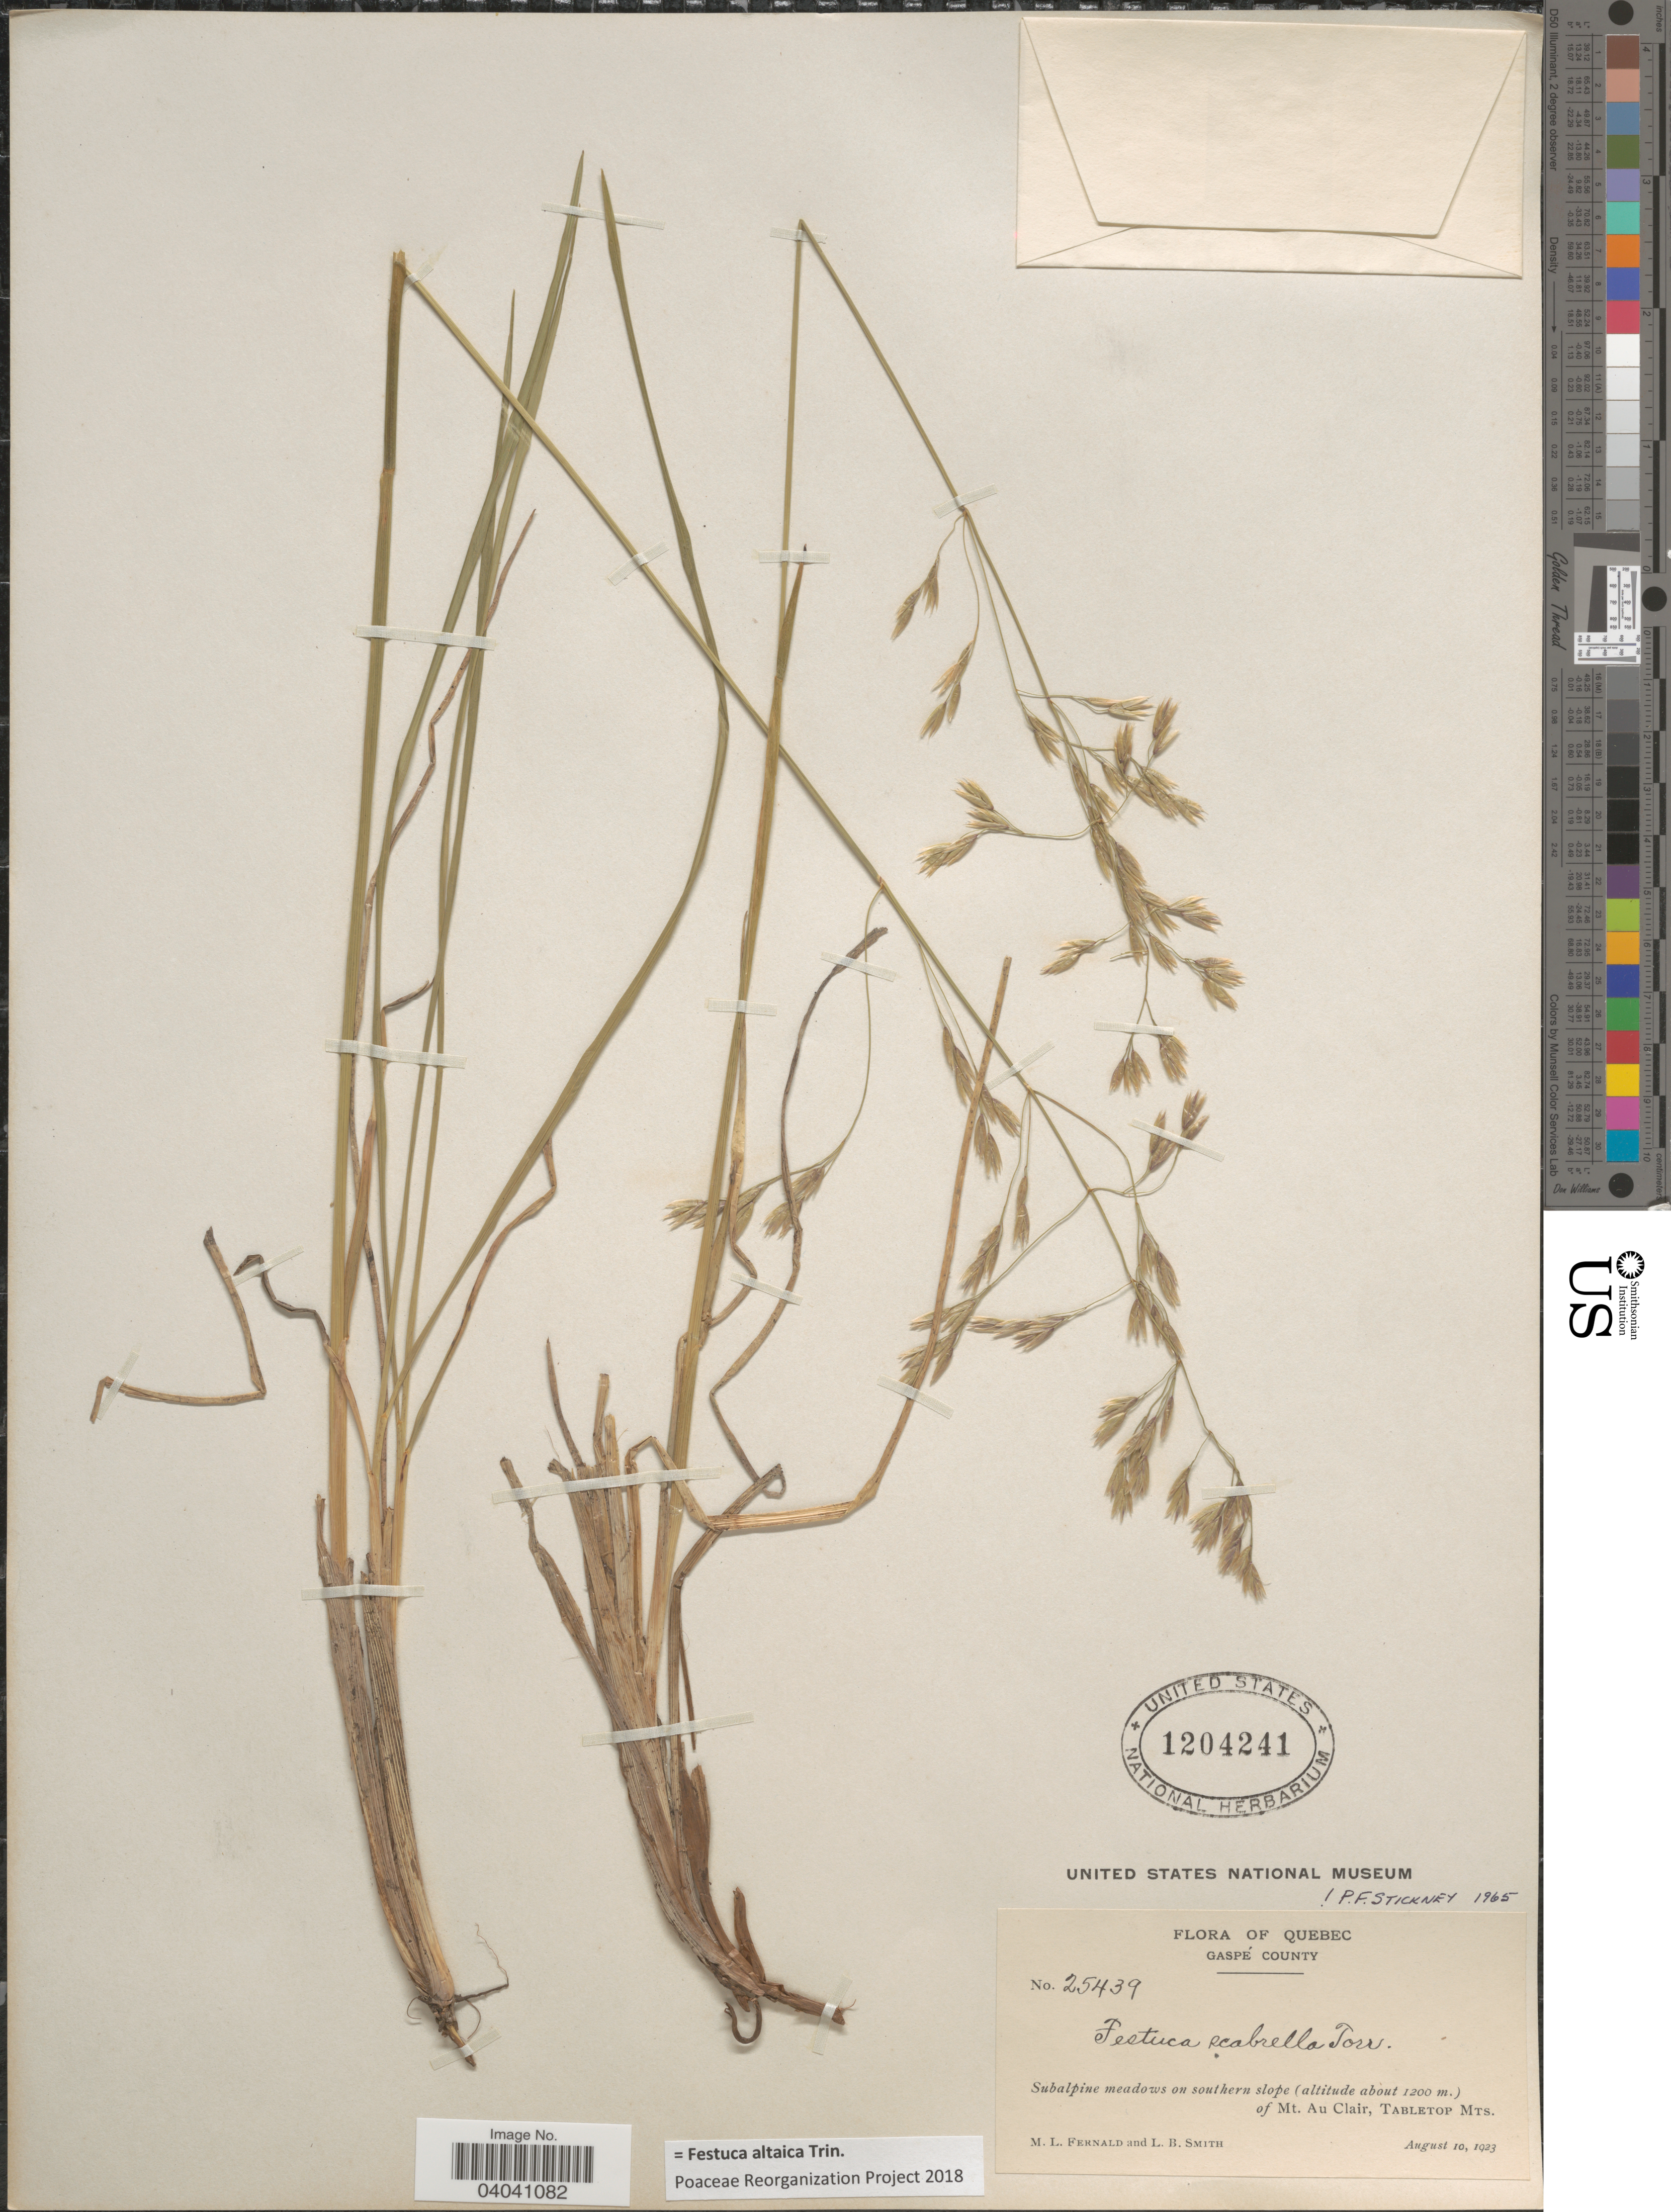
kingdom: Plantae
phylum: Tracheophyta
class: Liliopsida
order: Poales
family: Poaceae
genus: Festuca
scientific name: Festuca altaica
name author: Trin.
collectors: M. L. Fernald & L. Smith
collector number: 25439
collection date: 1923-08-10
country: Canada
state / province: Quebec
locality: Gaspé County. Subalpine meadows on southern slope of Mt. Au Clair, Tabletop Mts.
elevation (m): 1200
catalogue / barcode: US 1204241